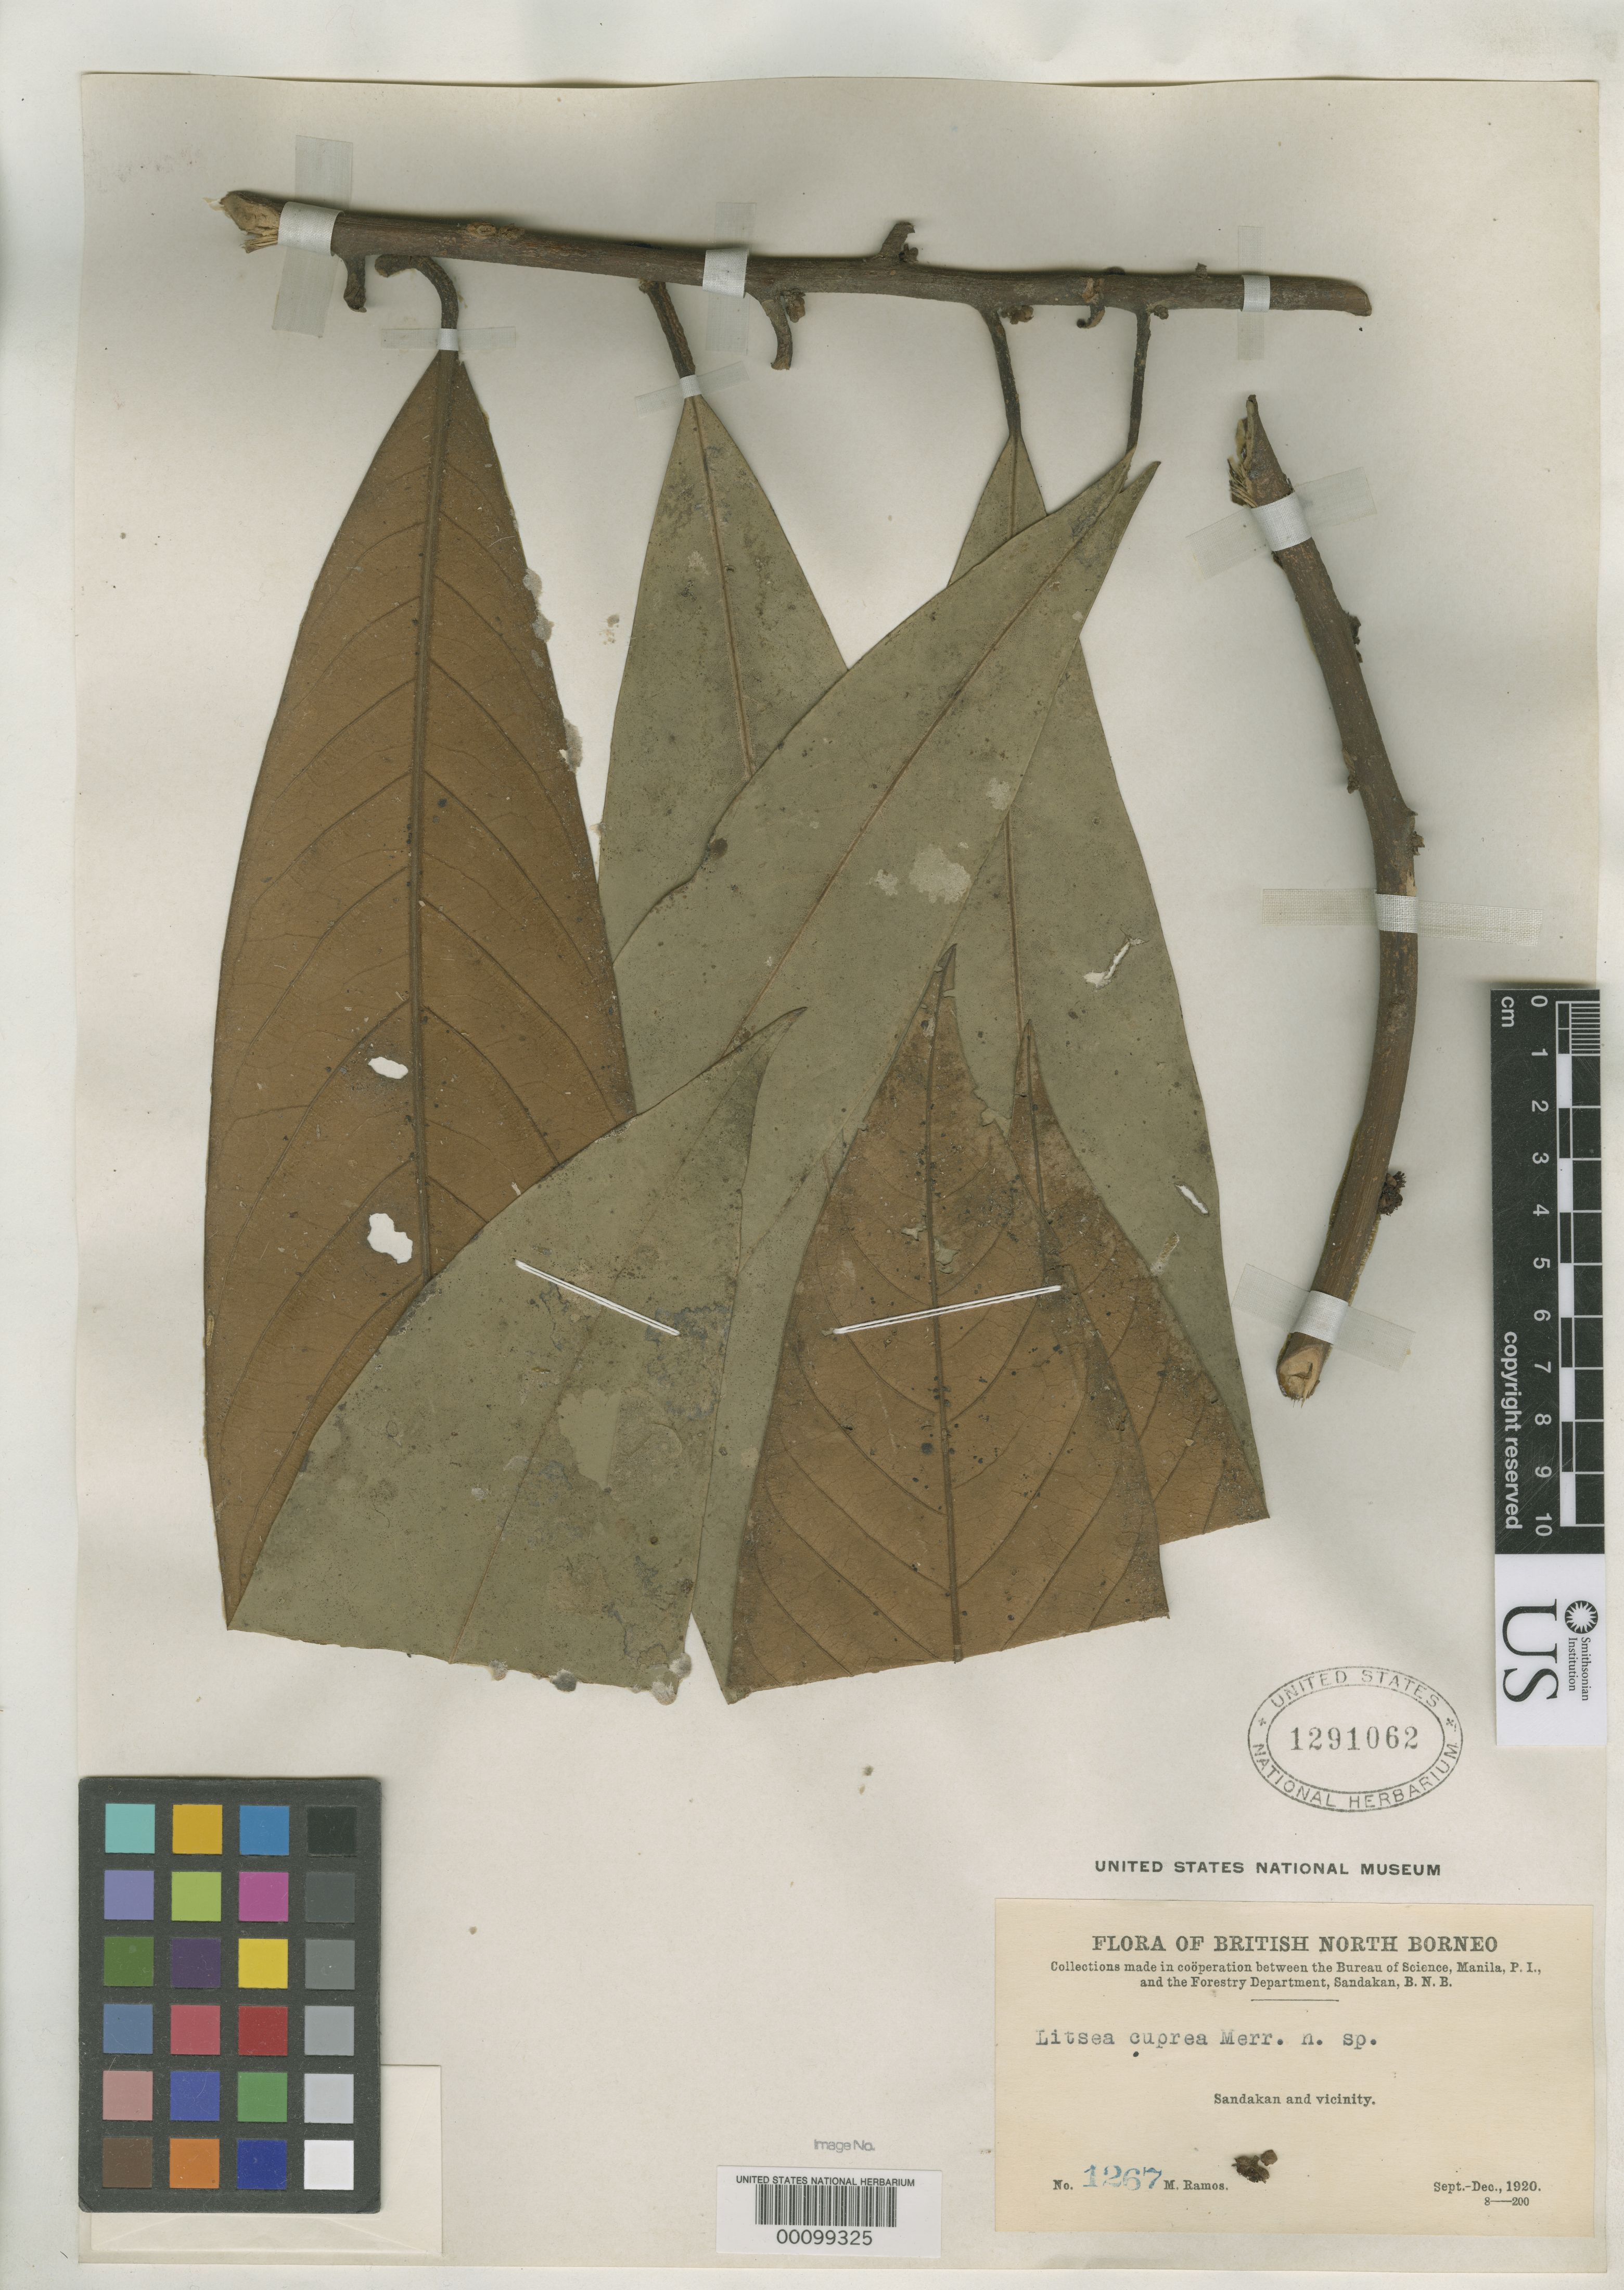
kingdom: Plantae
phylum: Tracheophyta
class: Magnoliopsida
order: Laurales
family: Lauraceae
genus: Litsea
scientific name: Litsea cuprea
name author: Merr.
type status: Isotype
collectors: M. Ramos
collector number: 1267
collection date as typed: Sep 1920 to -- Dec 1920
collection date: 1920-09/1920-12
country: Malaysia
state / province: Sabah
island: Borneo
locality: Sandakan &vicinity.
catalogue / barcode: US 1291062